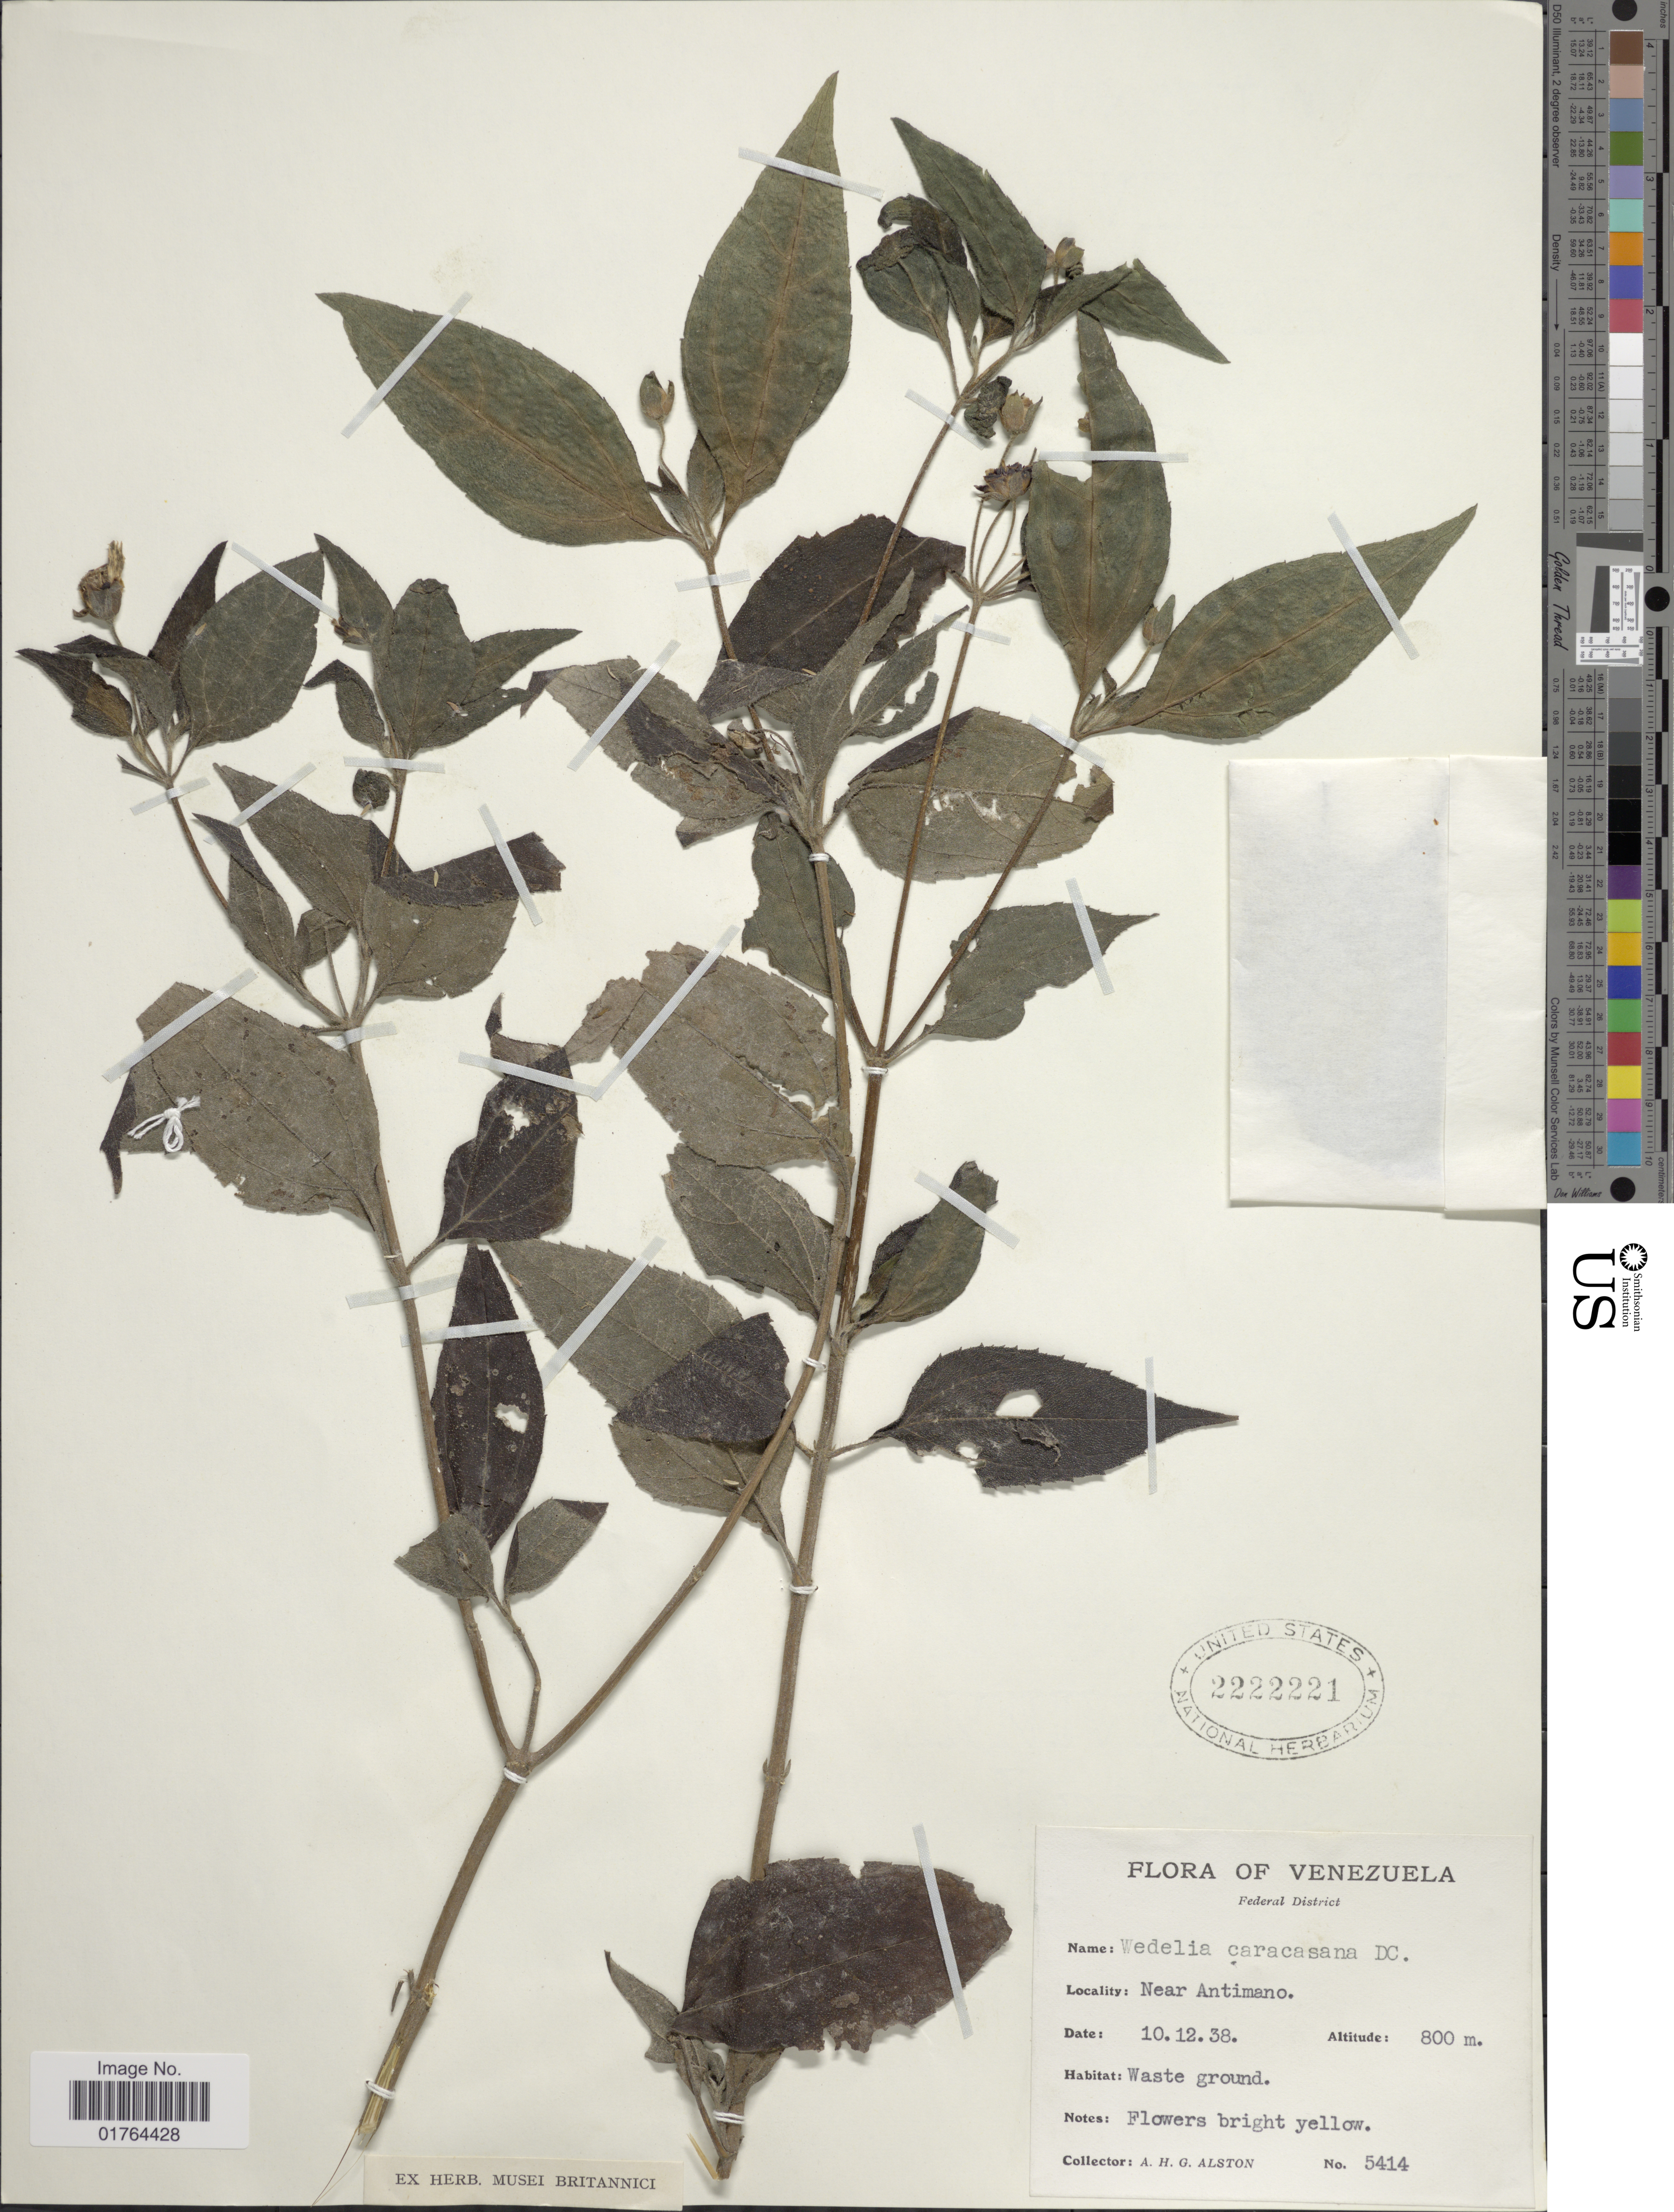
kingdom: Plantae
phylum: Tracheophyta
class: Magnoliopsida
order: Asterales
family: Asteraceae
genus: Wedelia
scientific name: Wedelia calycina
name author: Rich.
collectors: A. H. Alston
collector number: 5414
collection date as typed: Transcribed d/m/y: 10/12/38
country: Venezuela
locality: Federal District, near Antimano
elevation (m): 800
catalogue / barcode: US 2222221